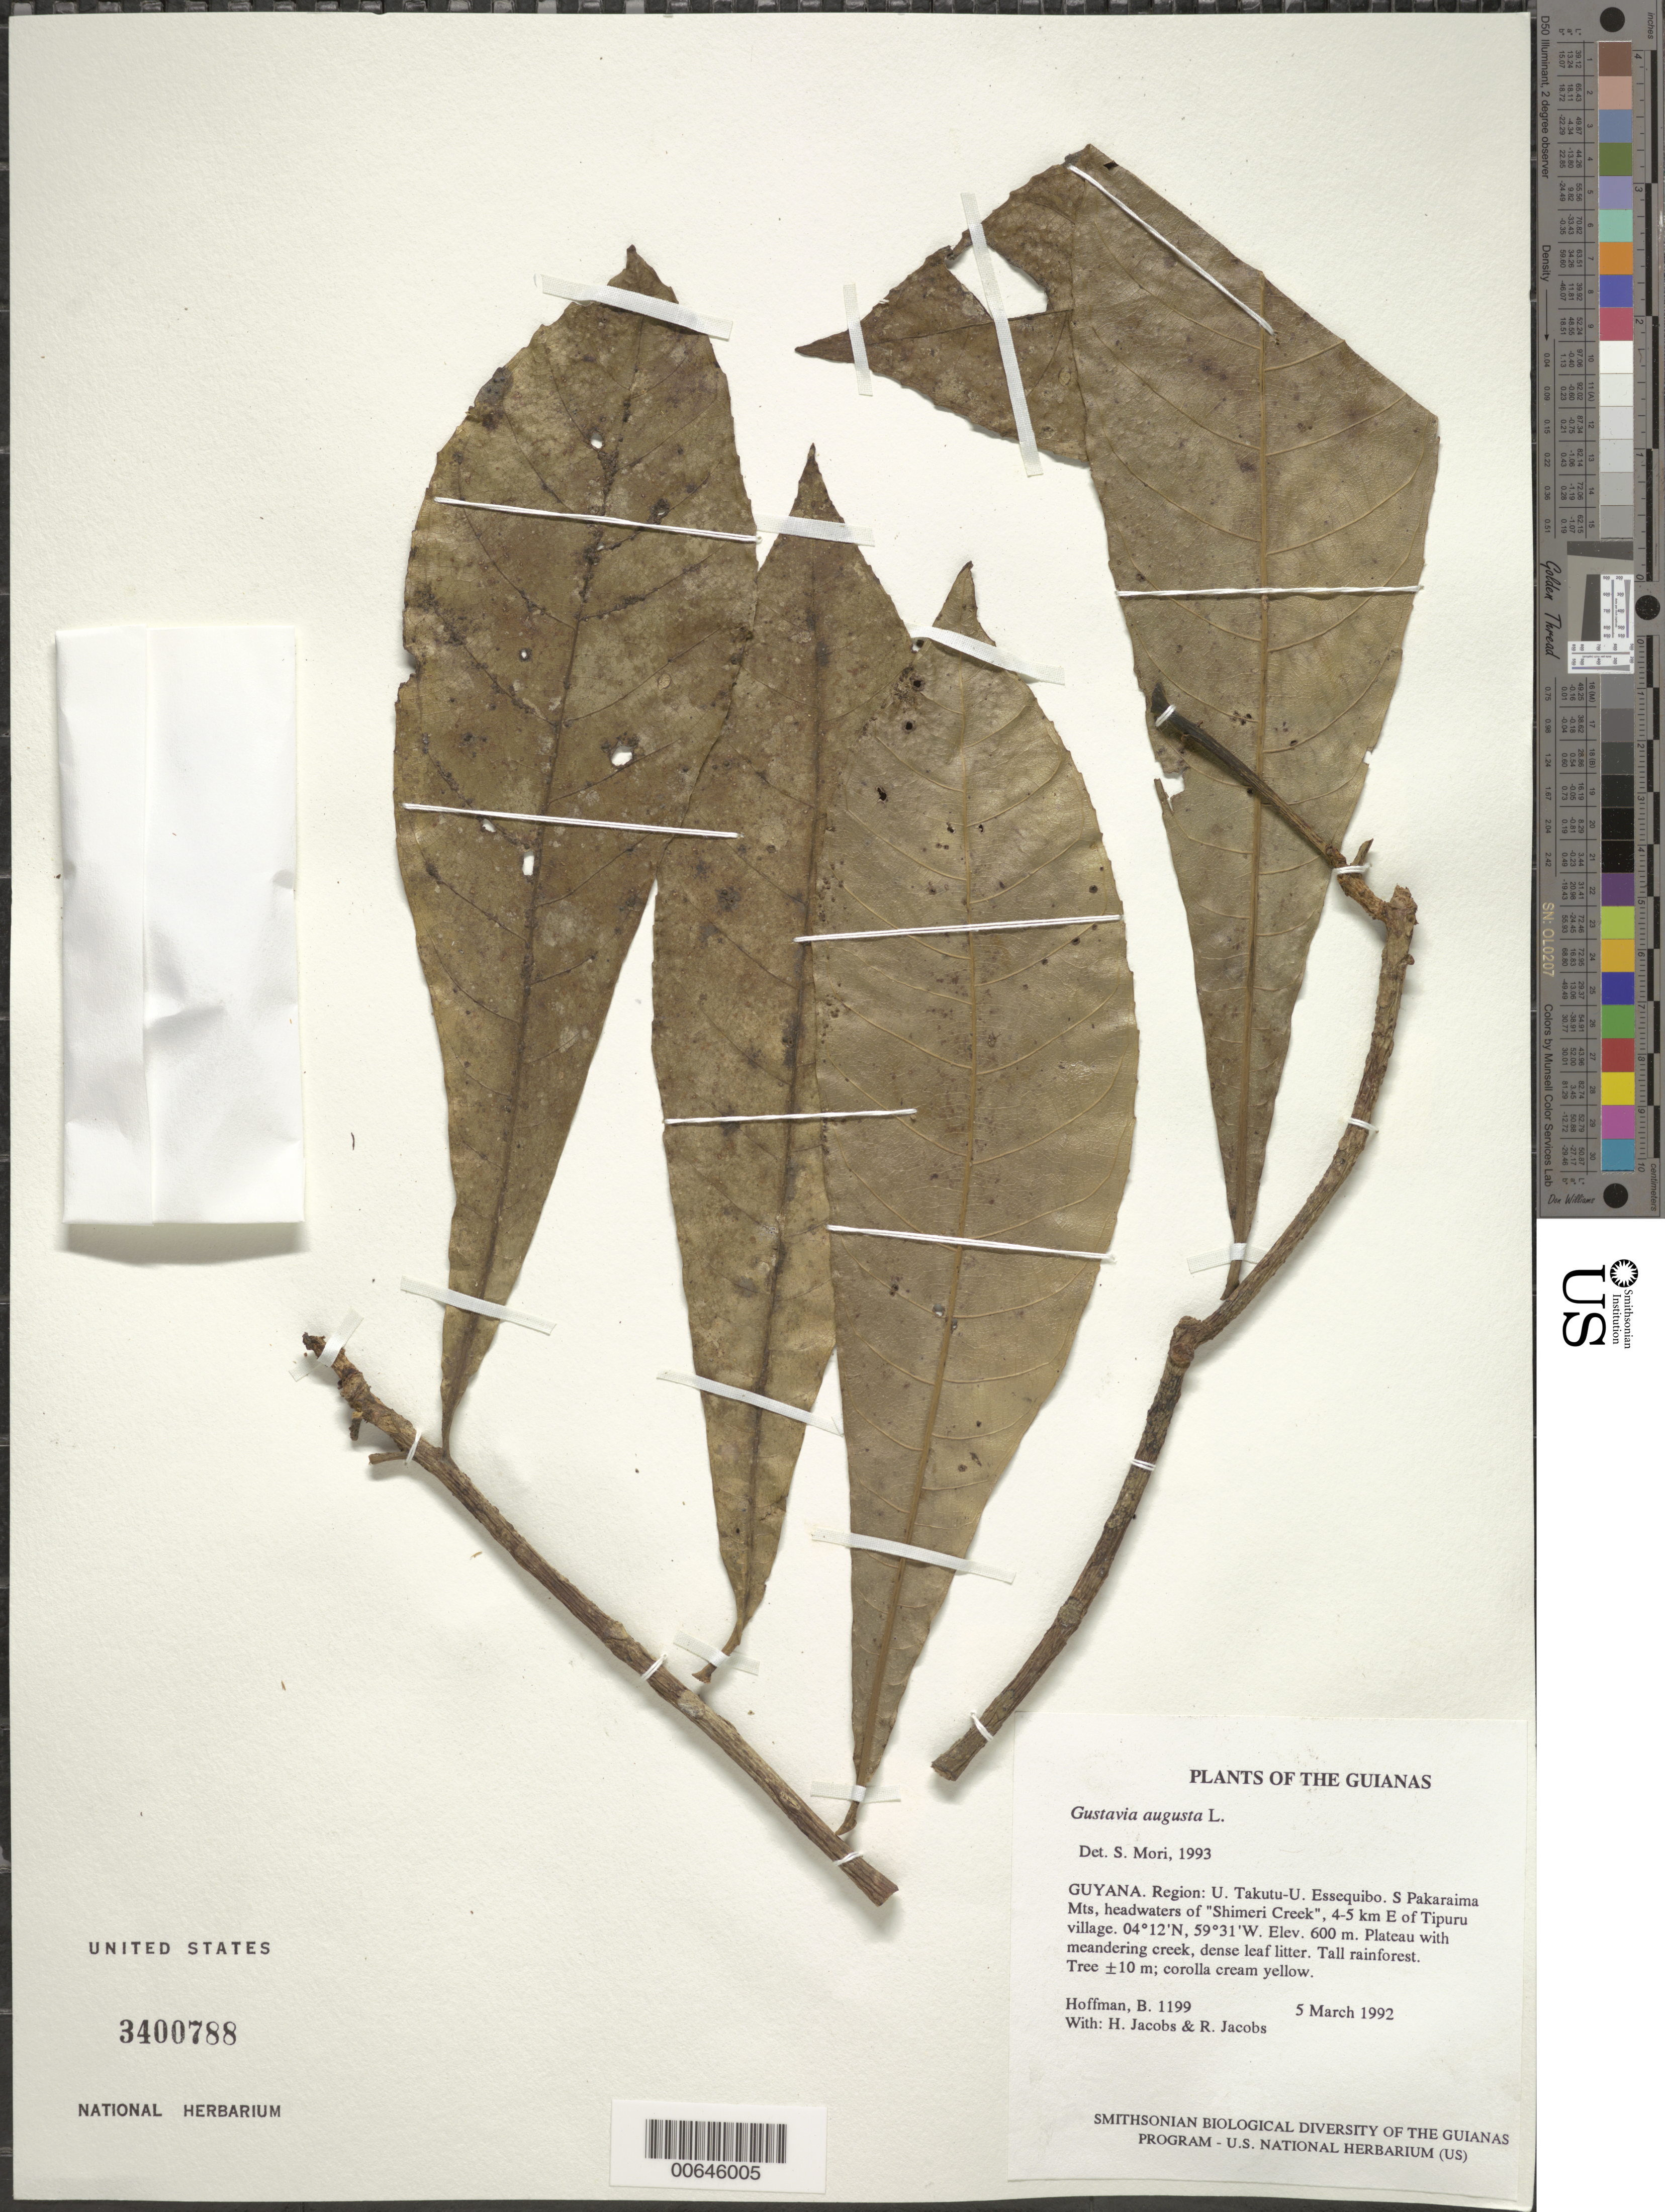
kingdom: Plantae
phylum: Tracheophyta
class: Magnoliopsida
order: Ericales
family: Lecythidaceae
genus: Gustavia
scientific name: Gustavia augusta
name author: L.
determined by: Mori, Scott A.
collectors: B. Hoffman, H. Jacobs & R. Jacobs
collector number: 1199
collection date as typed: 5 March 1992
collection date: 1992-03-05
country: Guyana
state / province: U. Takutu-U. Essequibo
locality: S Pakaraima Mts, headwaters of "Shimeri Creek", 4-5 km E of Tipuru Village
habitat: Plateau with meandering creek, dense leaf litter. Tall rainforest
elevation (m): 600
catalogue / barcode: US 3400788